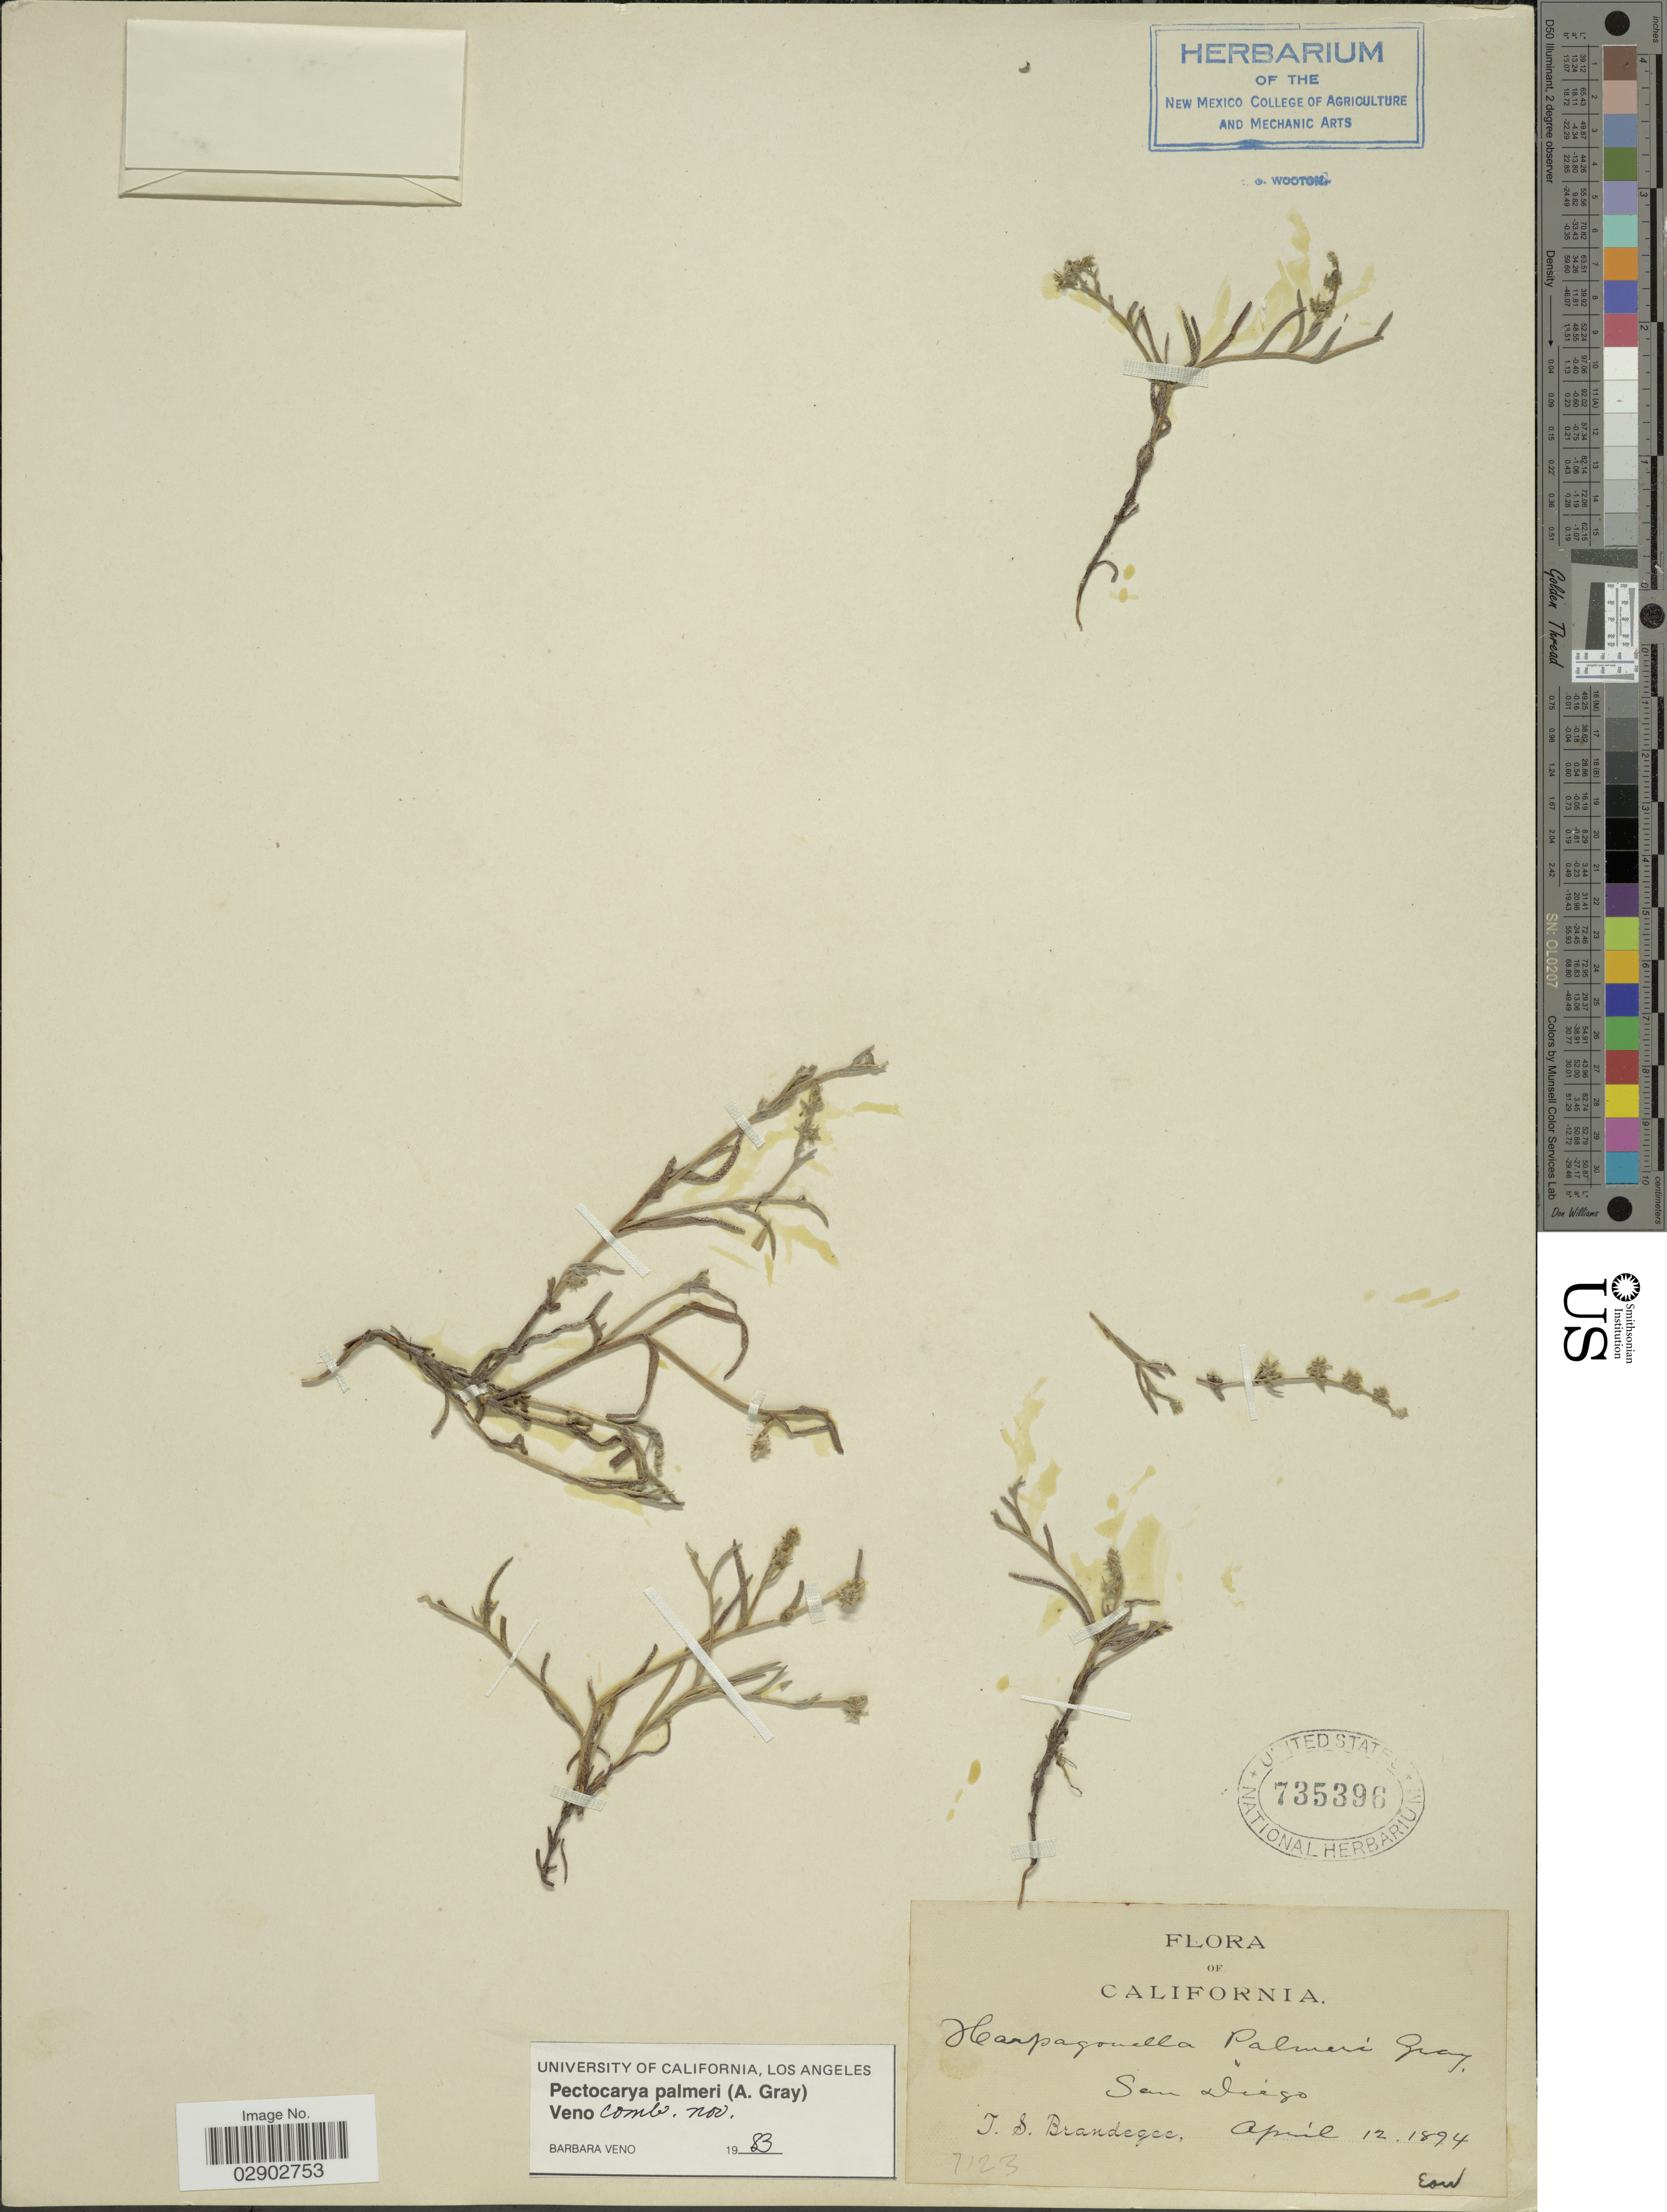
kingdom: Plantae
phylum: Tracheophyta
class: Magnoliopsida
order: Boraginales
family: Boraginaceae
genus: Harpagonella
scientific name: Harpagonella palmeri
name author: A. Gray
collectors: T. S. Brandegee (herbarium)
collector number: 7123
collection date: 1894-04-12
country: United States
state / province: California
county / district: San Diego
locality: San Diego.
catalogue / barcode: US 735396